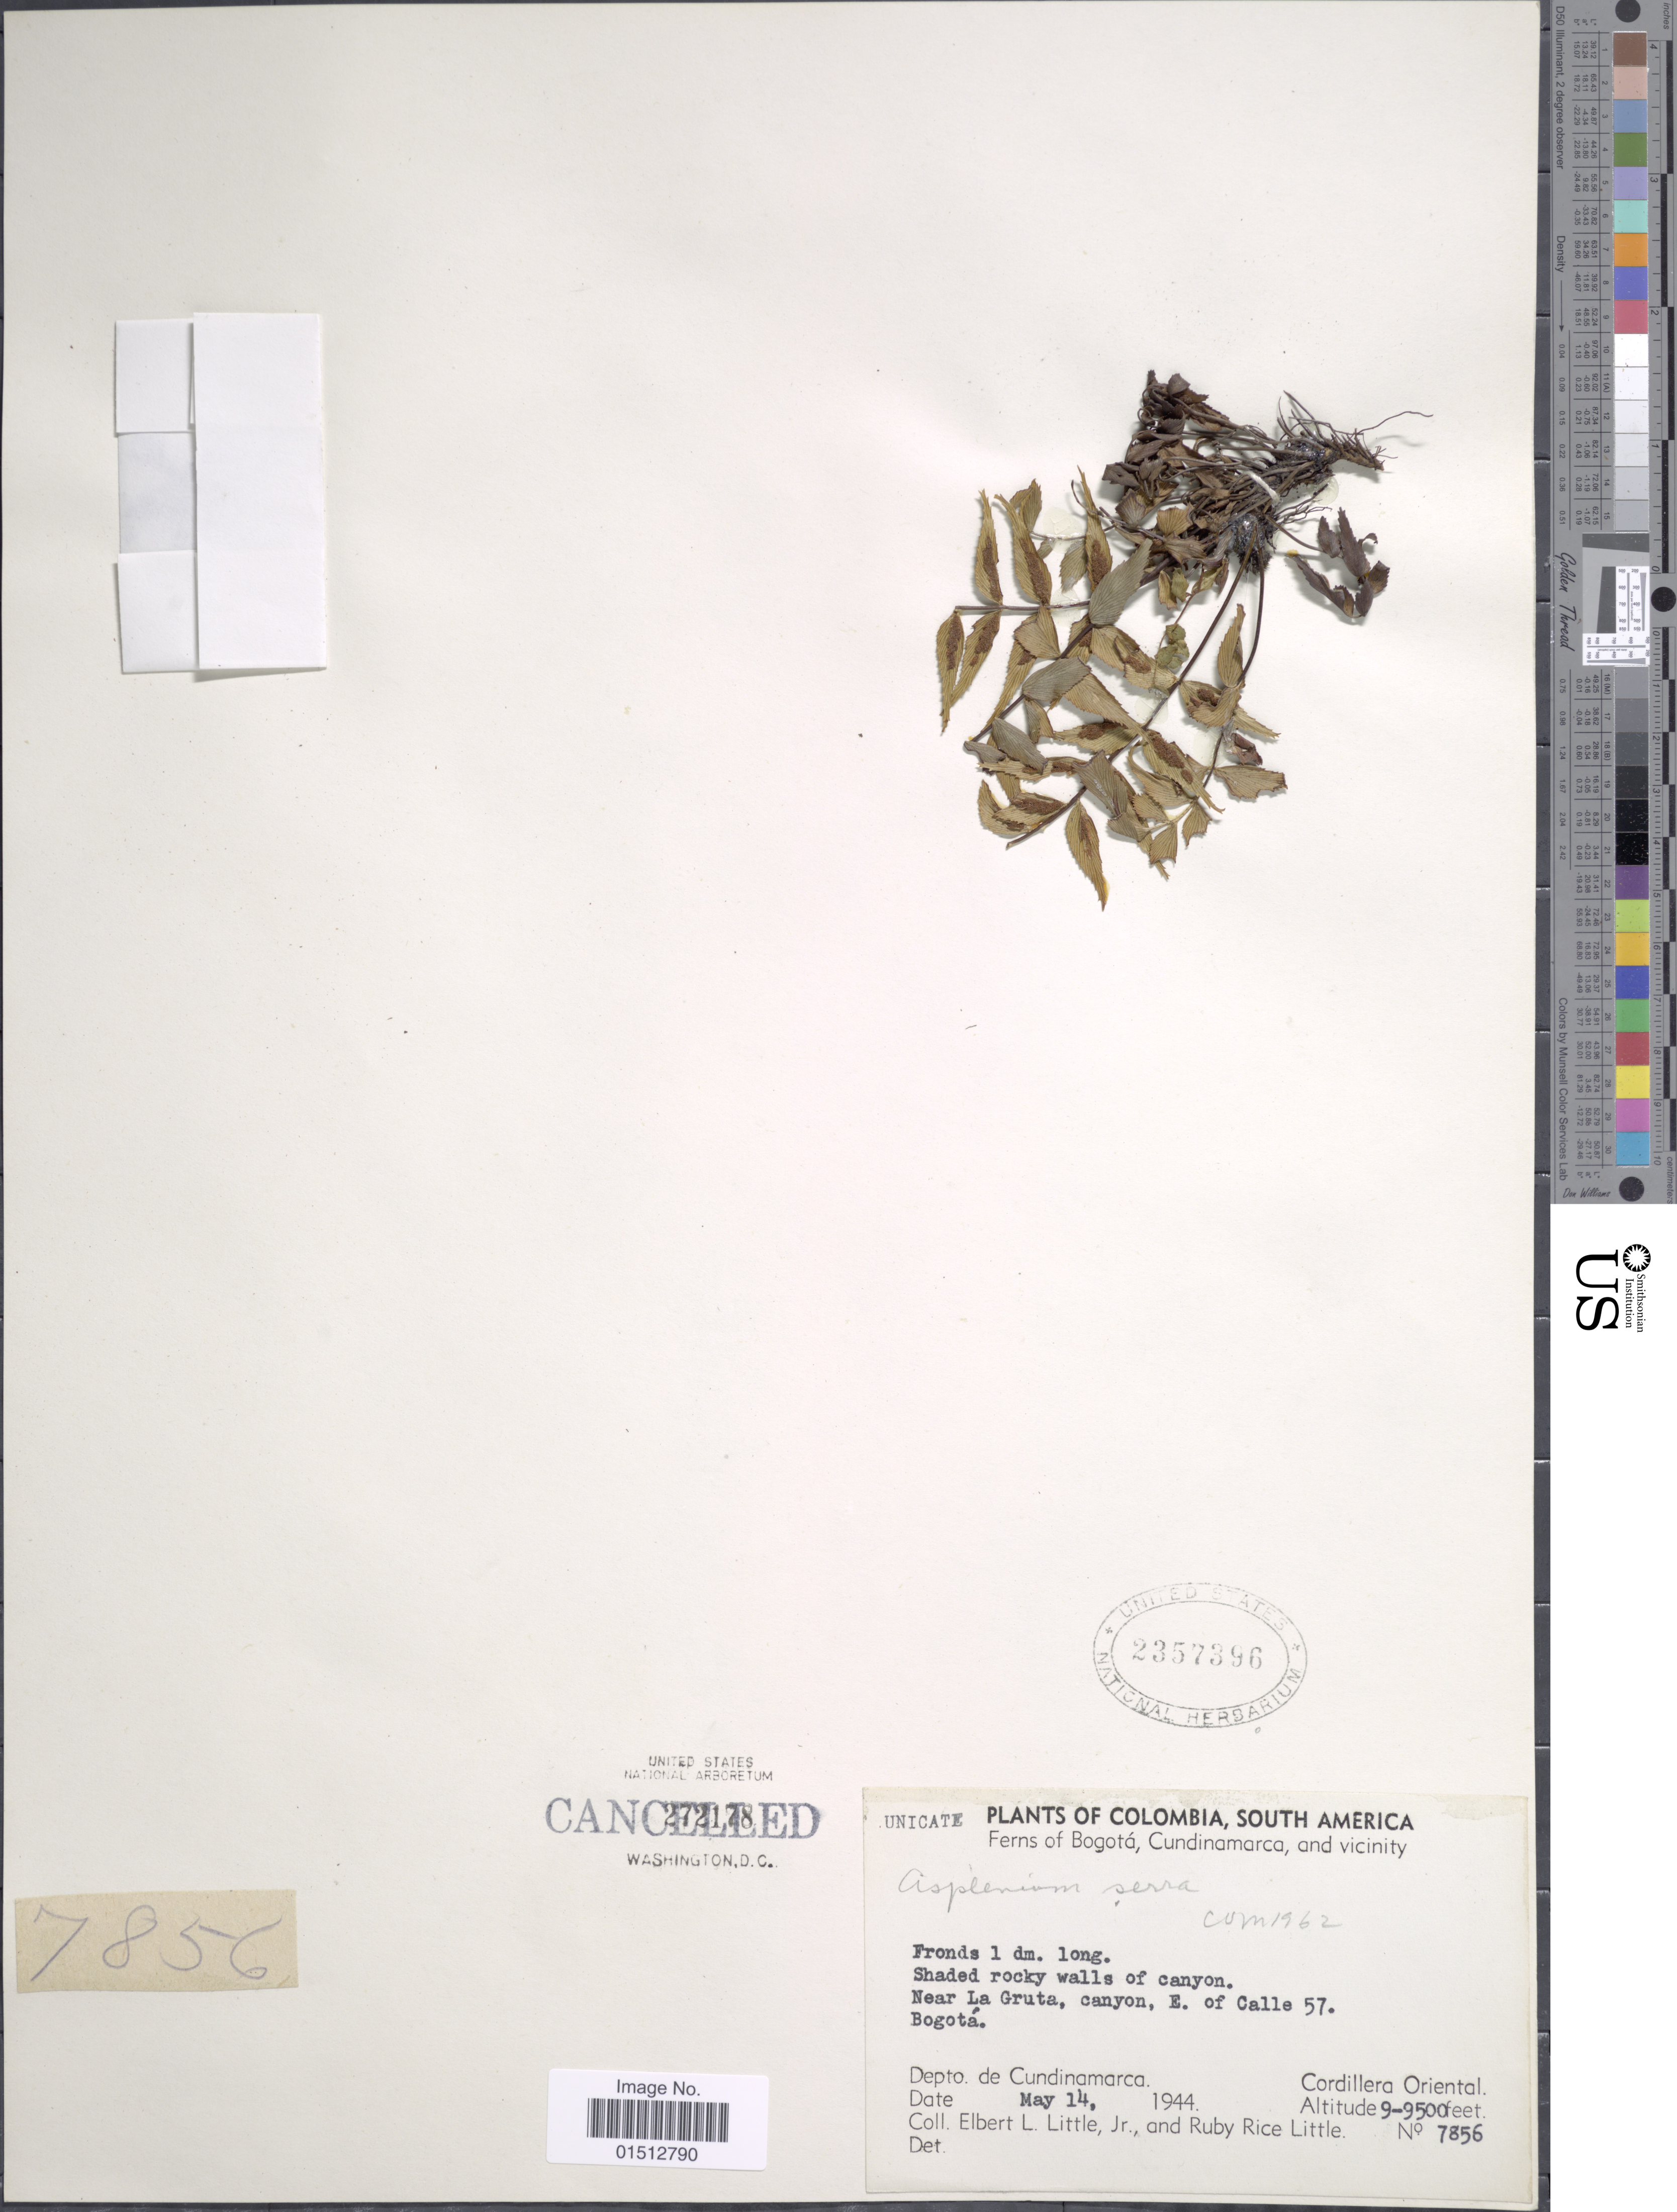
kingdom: Plantae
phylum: Tracheophyta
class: Polypodiopsida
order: Polypodiales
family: Aspleniaceae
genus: Asplenium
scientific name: Asplenium serra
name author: Langsd. & Fisch.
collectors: E. L. Little & R. R. Little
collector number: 7856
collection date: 1944-05-14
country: Colombia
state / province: Cundinamarca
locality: Colombia, South America, near LA Grutam canyon E. of Calle 57, Bogota. Depto. de Cundinamarca, Cordillera Oriental.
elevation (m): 2743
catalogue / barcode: US 2357396